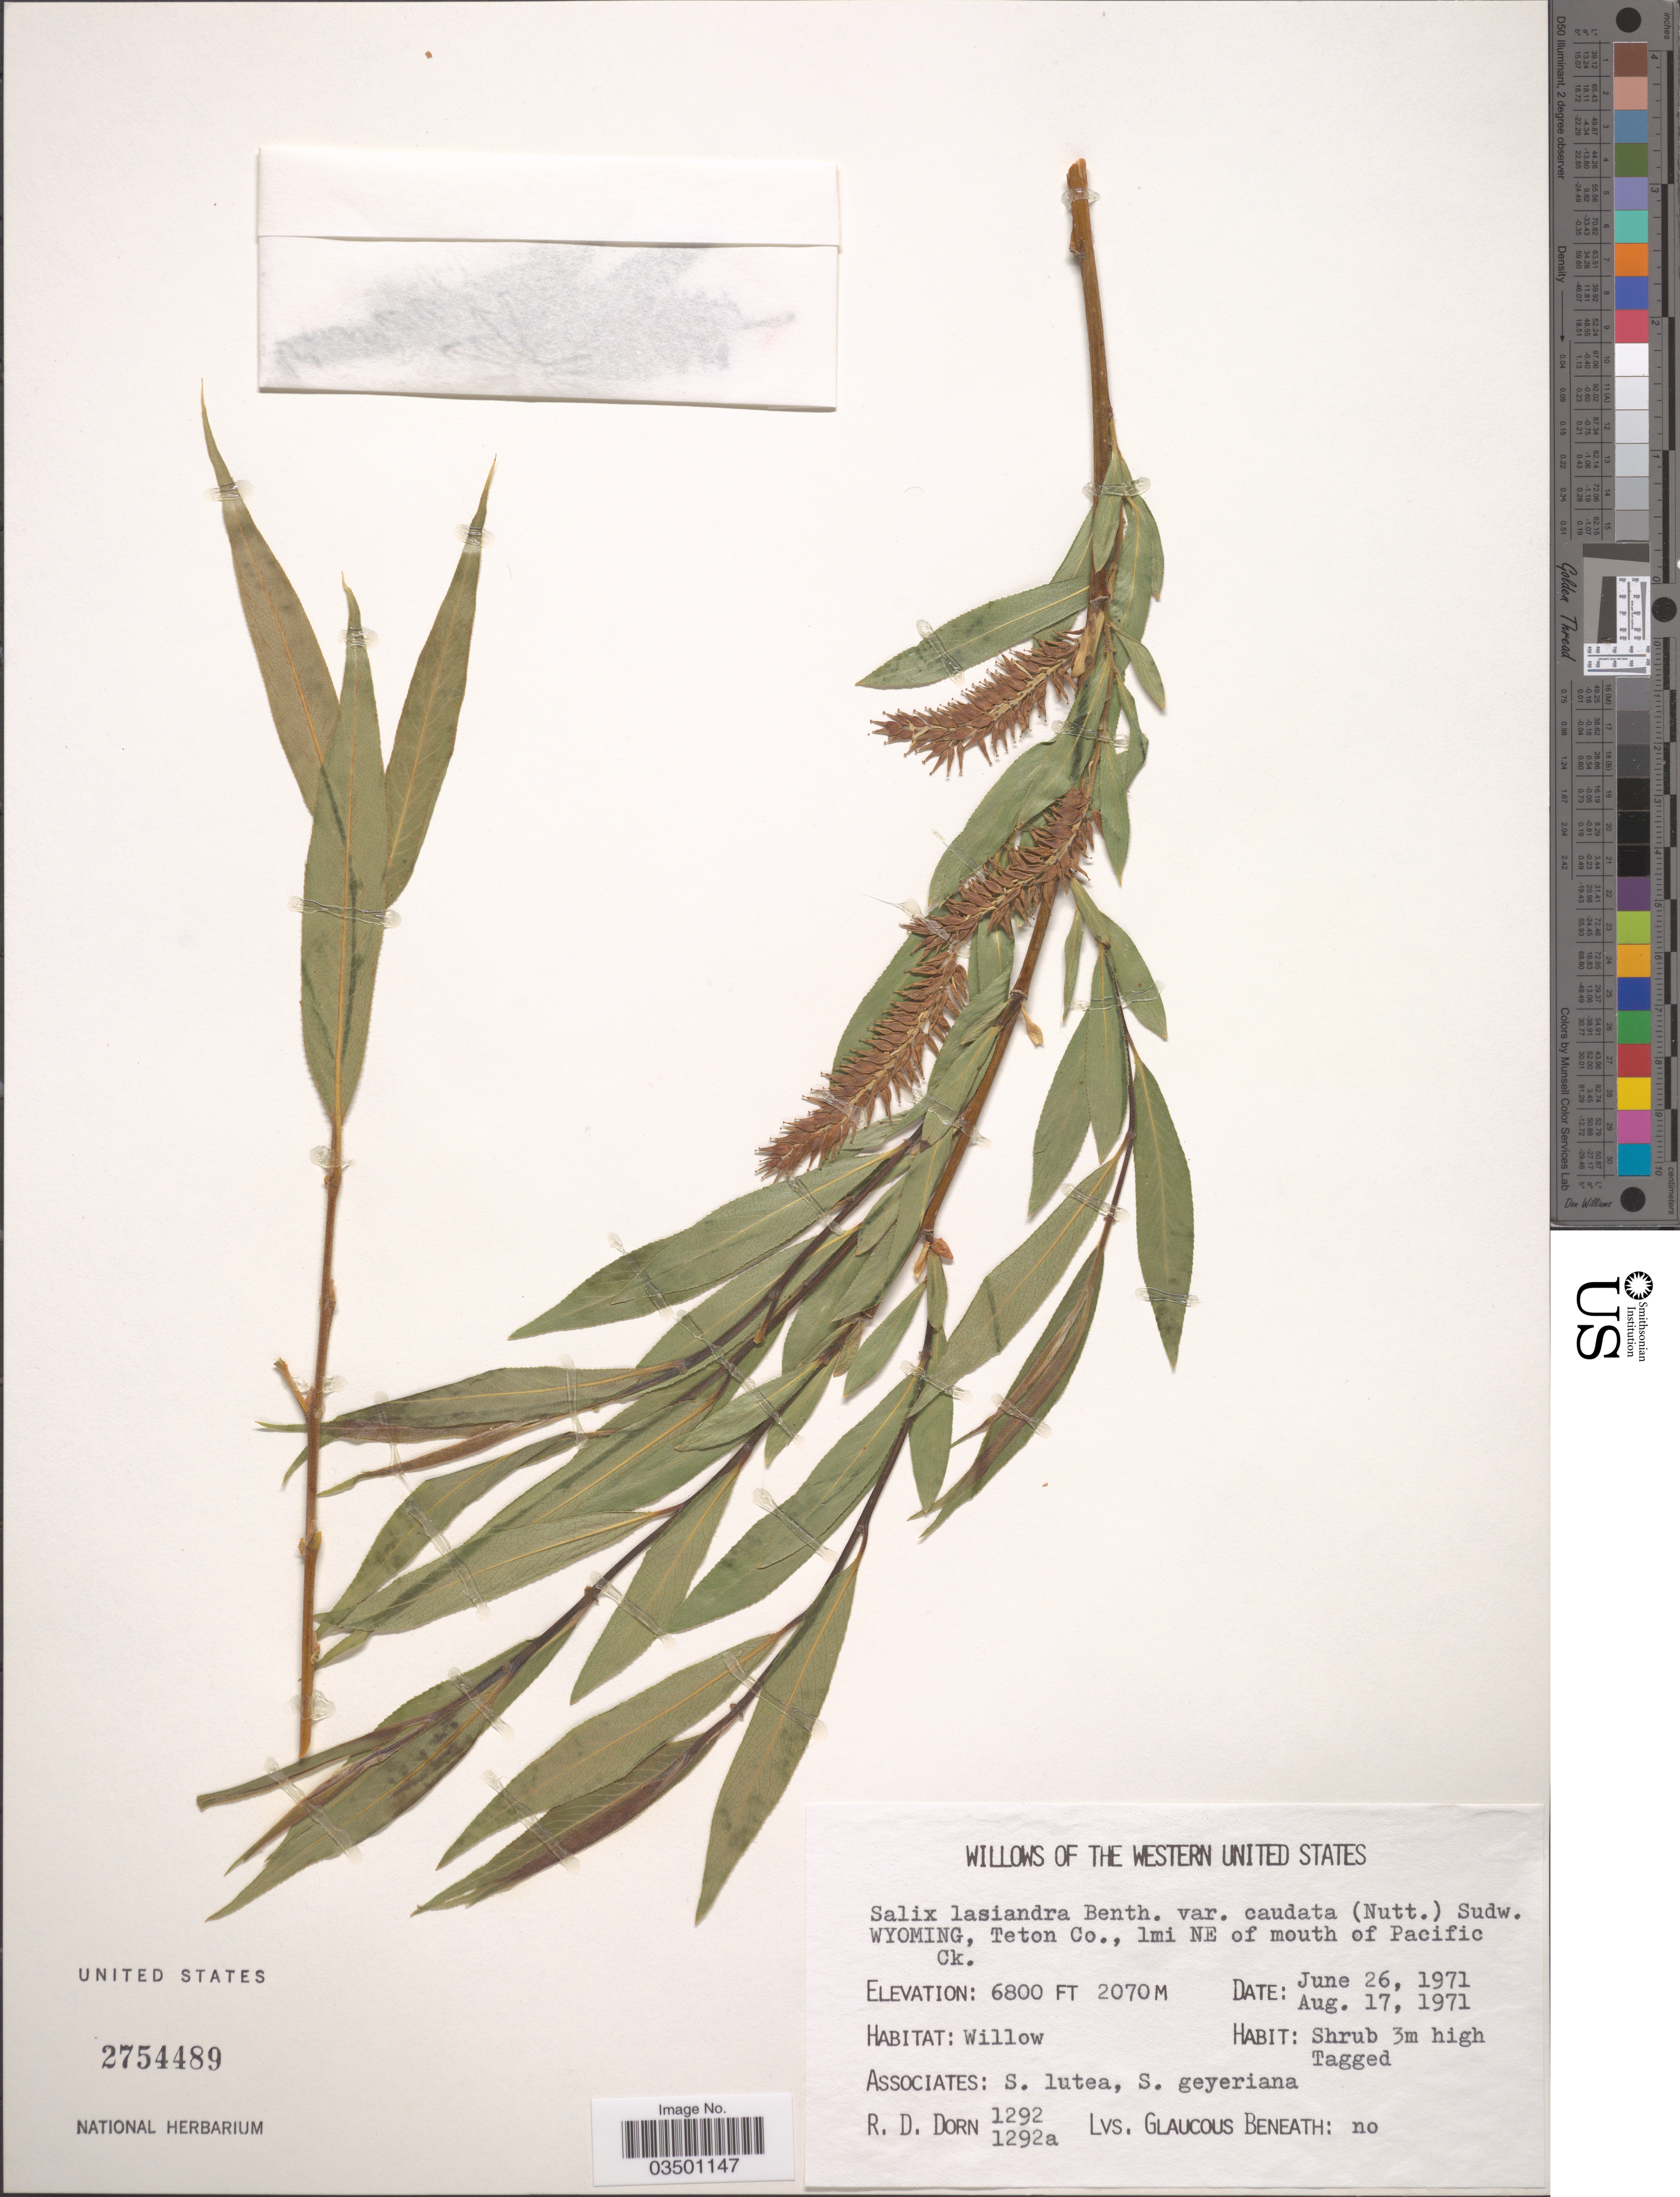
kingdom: Plantae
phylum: Tracheophyta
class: Magnoliopsida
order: Malpighiales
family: Salicaceae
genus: Salix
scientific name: Salix lasiandra var. caudata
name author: (L. Nutt.) Sudw.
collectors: R. D. Dorn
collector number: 1292/1292a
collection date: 1971-06-26/1971-08-17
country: United States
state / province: Wyoming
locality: Western United States. Teton Co., 1 mi NE of mouth of Pacific Ck.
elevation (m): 2073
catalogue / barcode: US 2754489